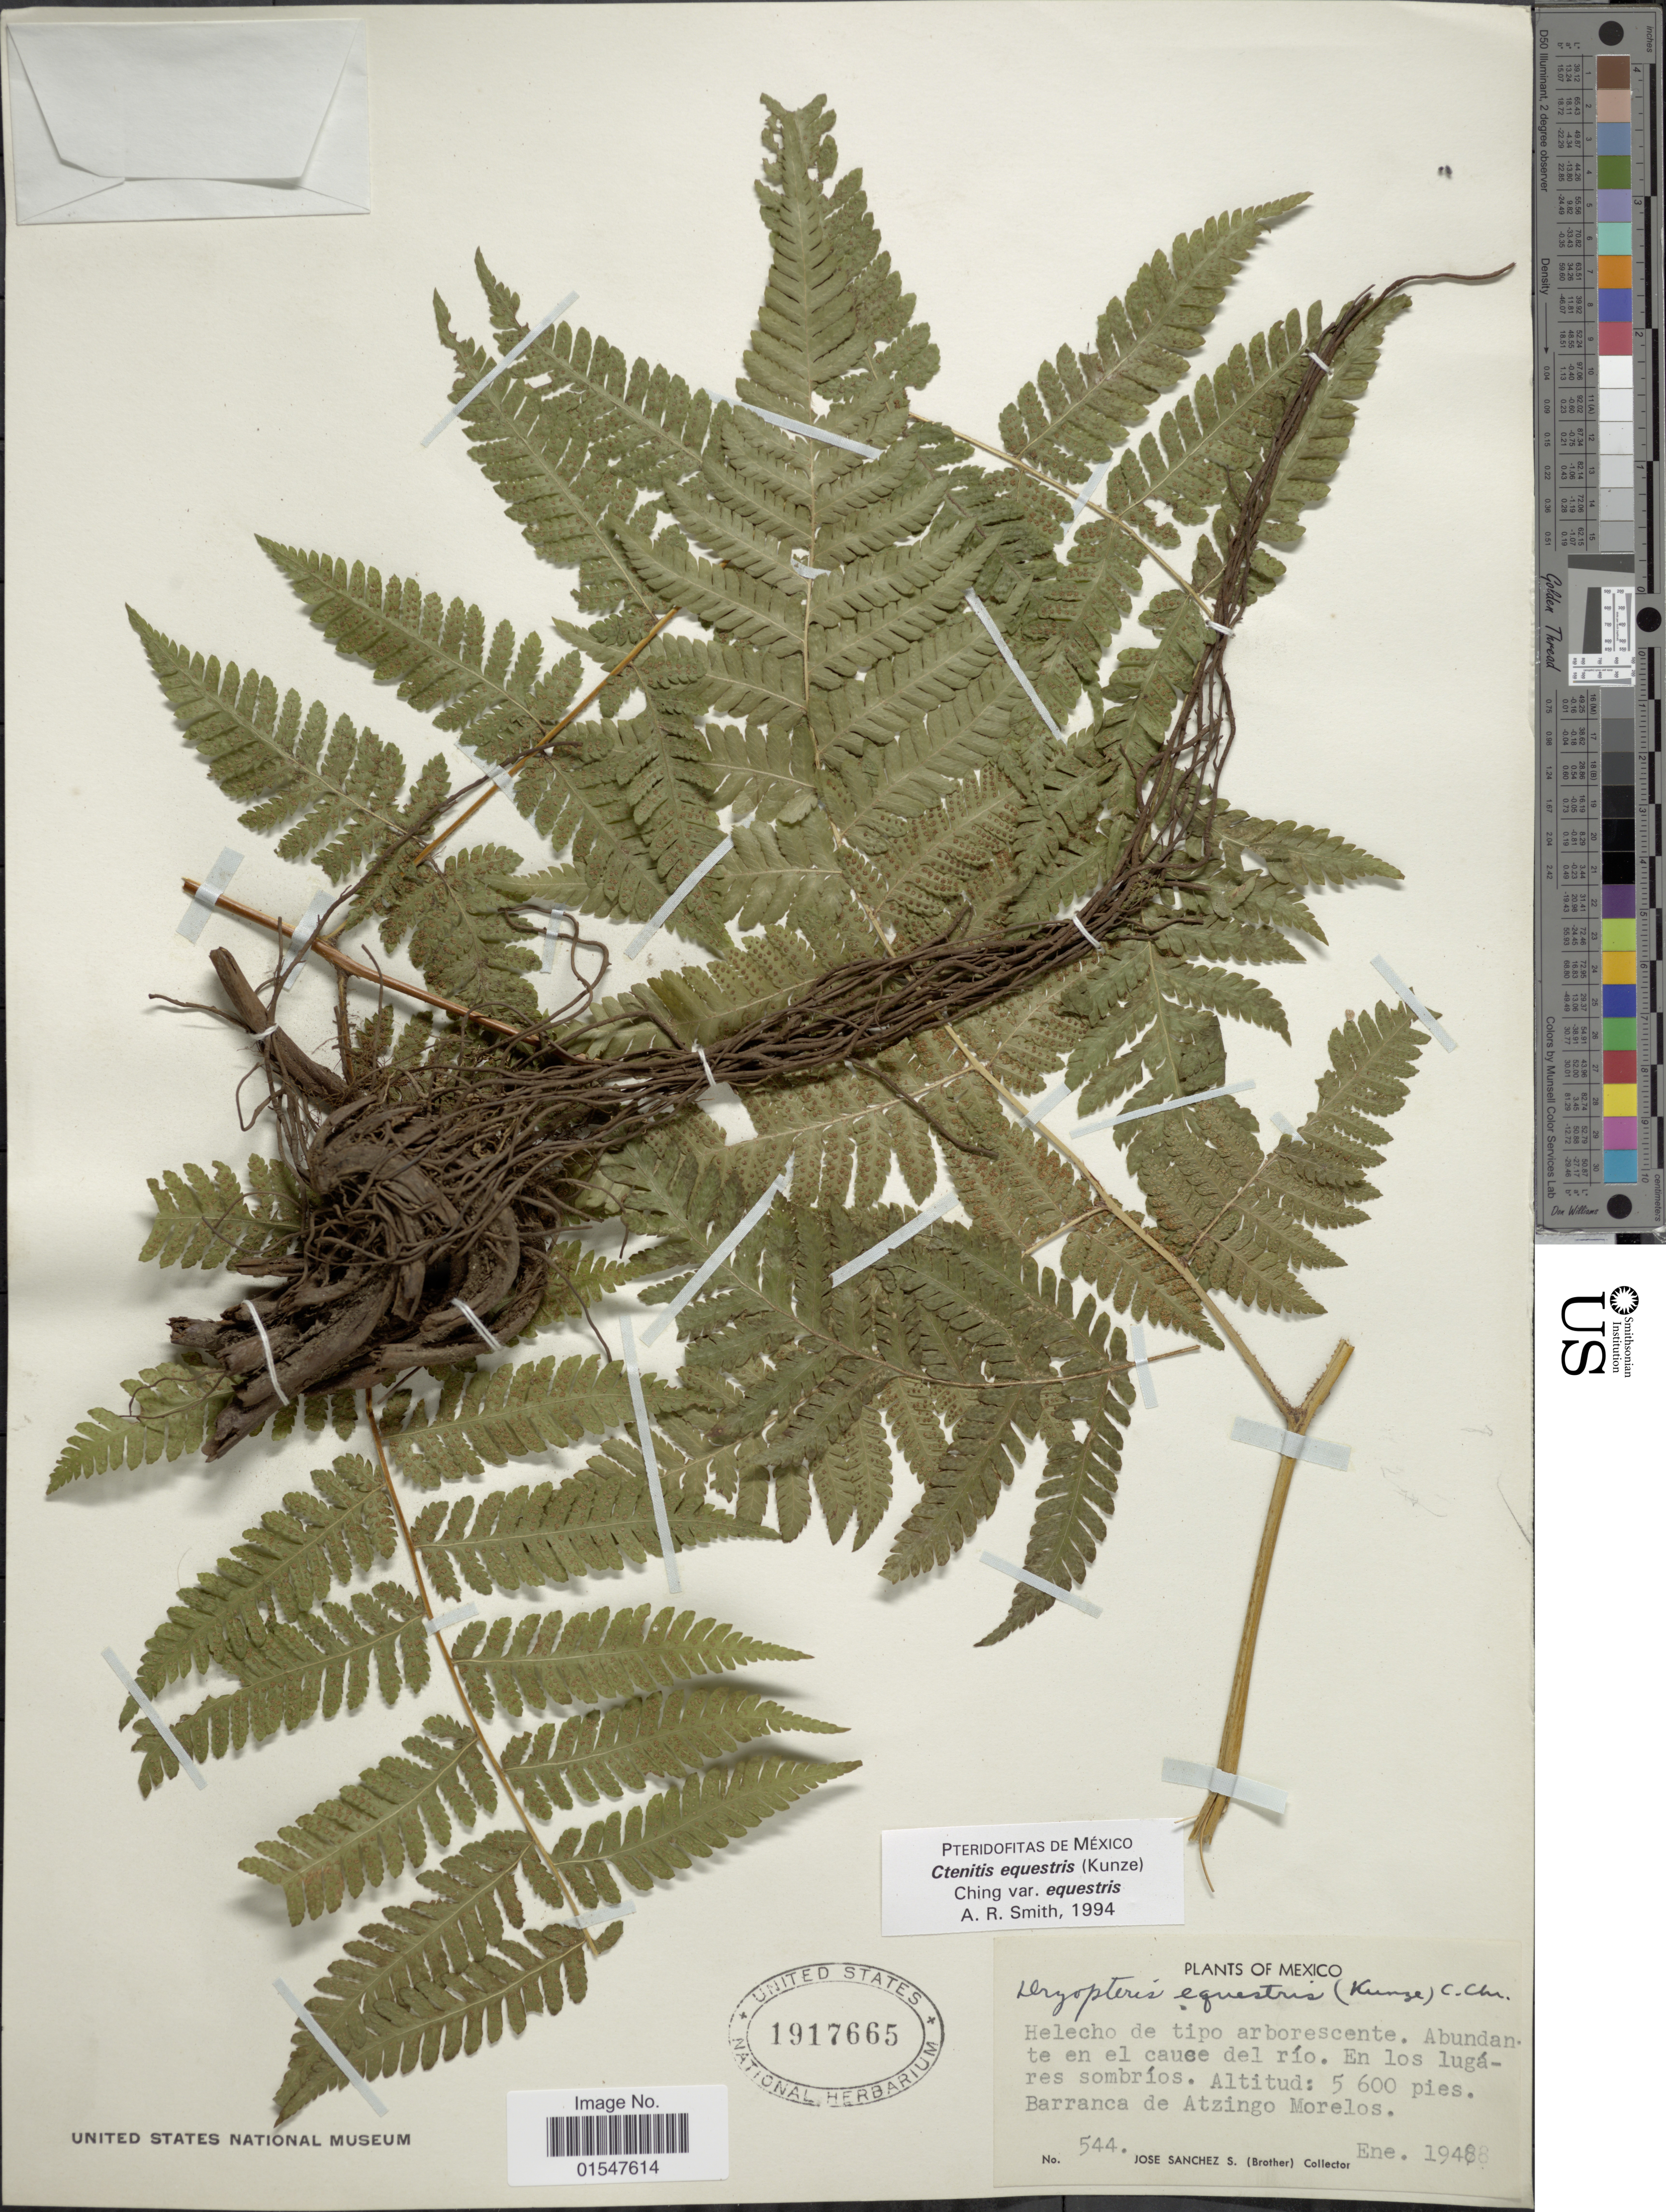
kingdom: Plantae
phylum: Tracheophyta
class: Polypodiopsida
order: Polypodiales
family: Dryopteridaceae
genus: Ctenitis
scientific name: Ctenitis equestris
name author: (Kunze) Ching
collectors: J. Sánchez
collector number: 544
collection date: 1948-01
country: Mexico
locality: Helecho de tipo arborescente, Abundante en el cauce del rio, En los lugares sombrios, Barranca de Atzingo Morelos.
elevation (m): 1707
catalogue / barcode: US 1917665